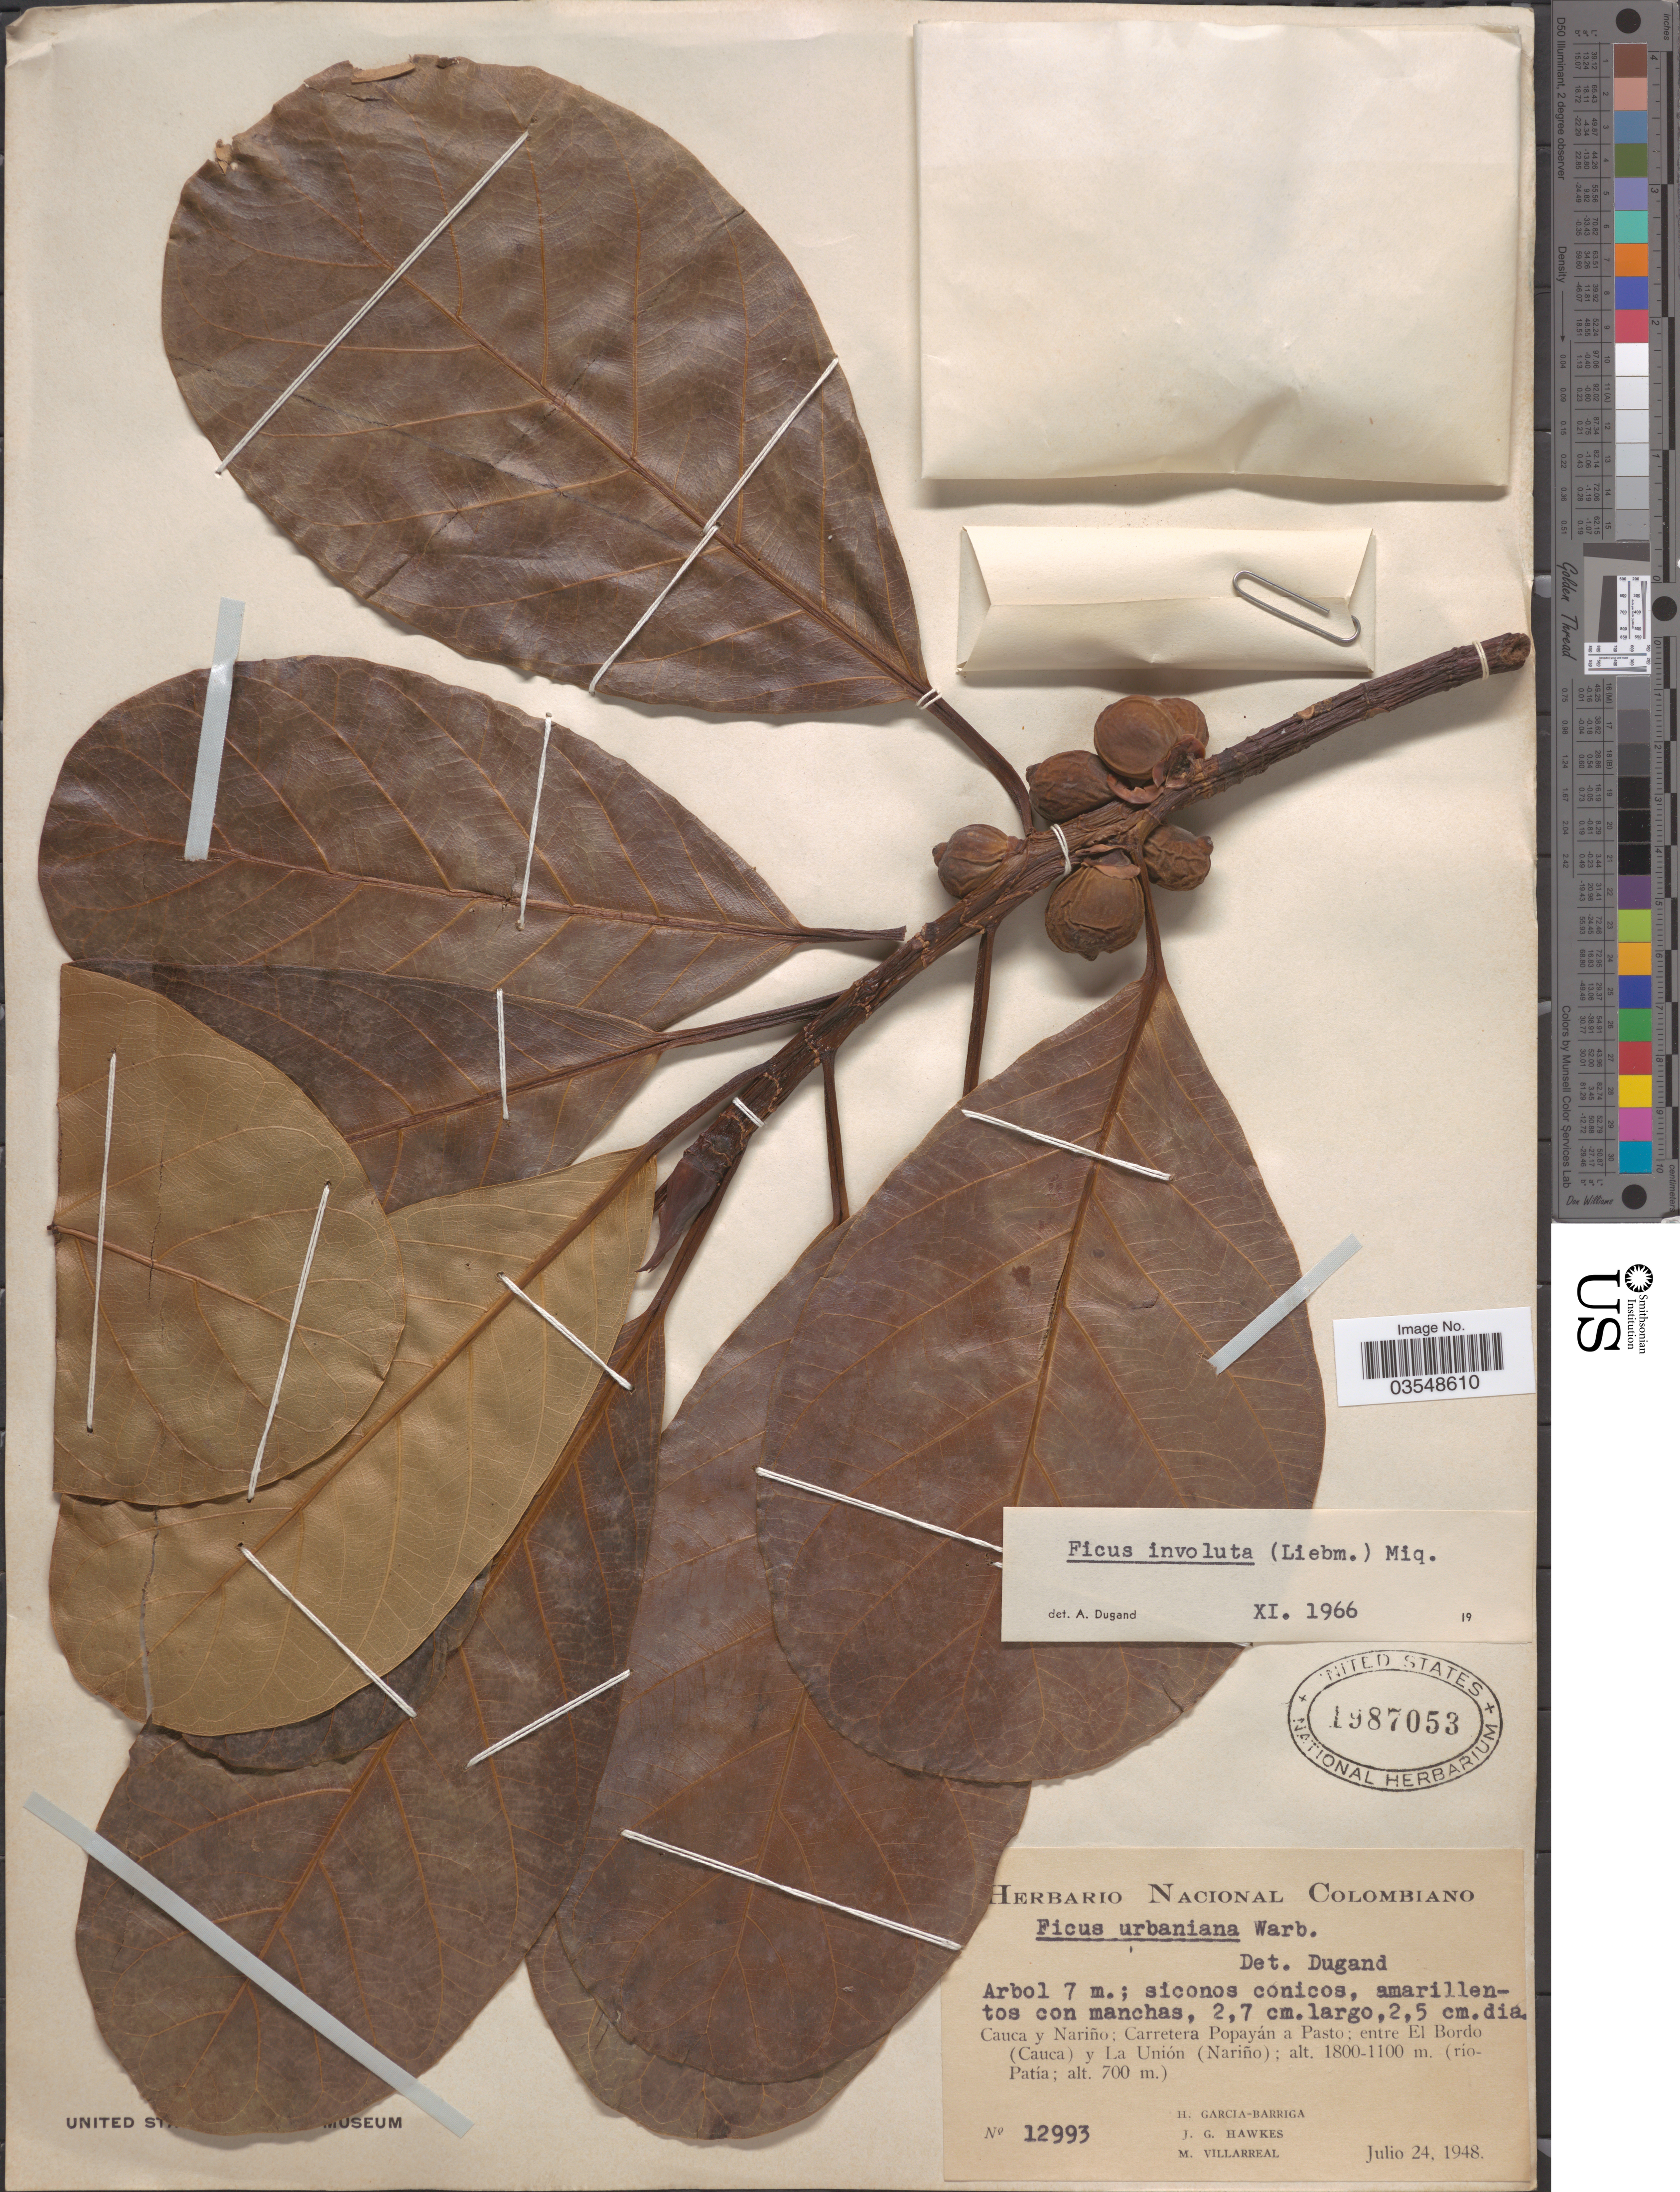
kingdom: Plantae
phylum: Tracheophyta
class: Magnoliopsida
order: Rosales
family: Moraceae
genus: Ficus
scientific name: Ficus obtusifolia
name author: Kunth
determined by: Cardoso Pederneiras, L.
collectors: H. García Barriga, J. Hawkes & M. Villarreal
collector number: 12993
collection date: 1948-07-24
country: Colombia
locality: Cauca y Nariño; Carretera Popayán a Pasto; Entre El Bordo (Cauca) y La Unión (Nariño). (Río- Patía).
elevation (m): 700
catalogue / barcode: US 1987053